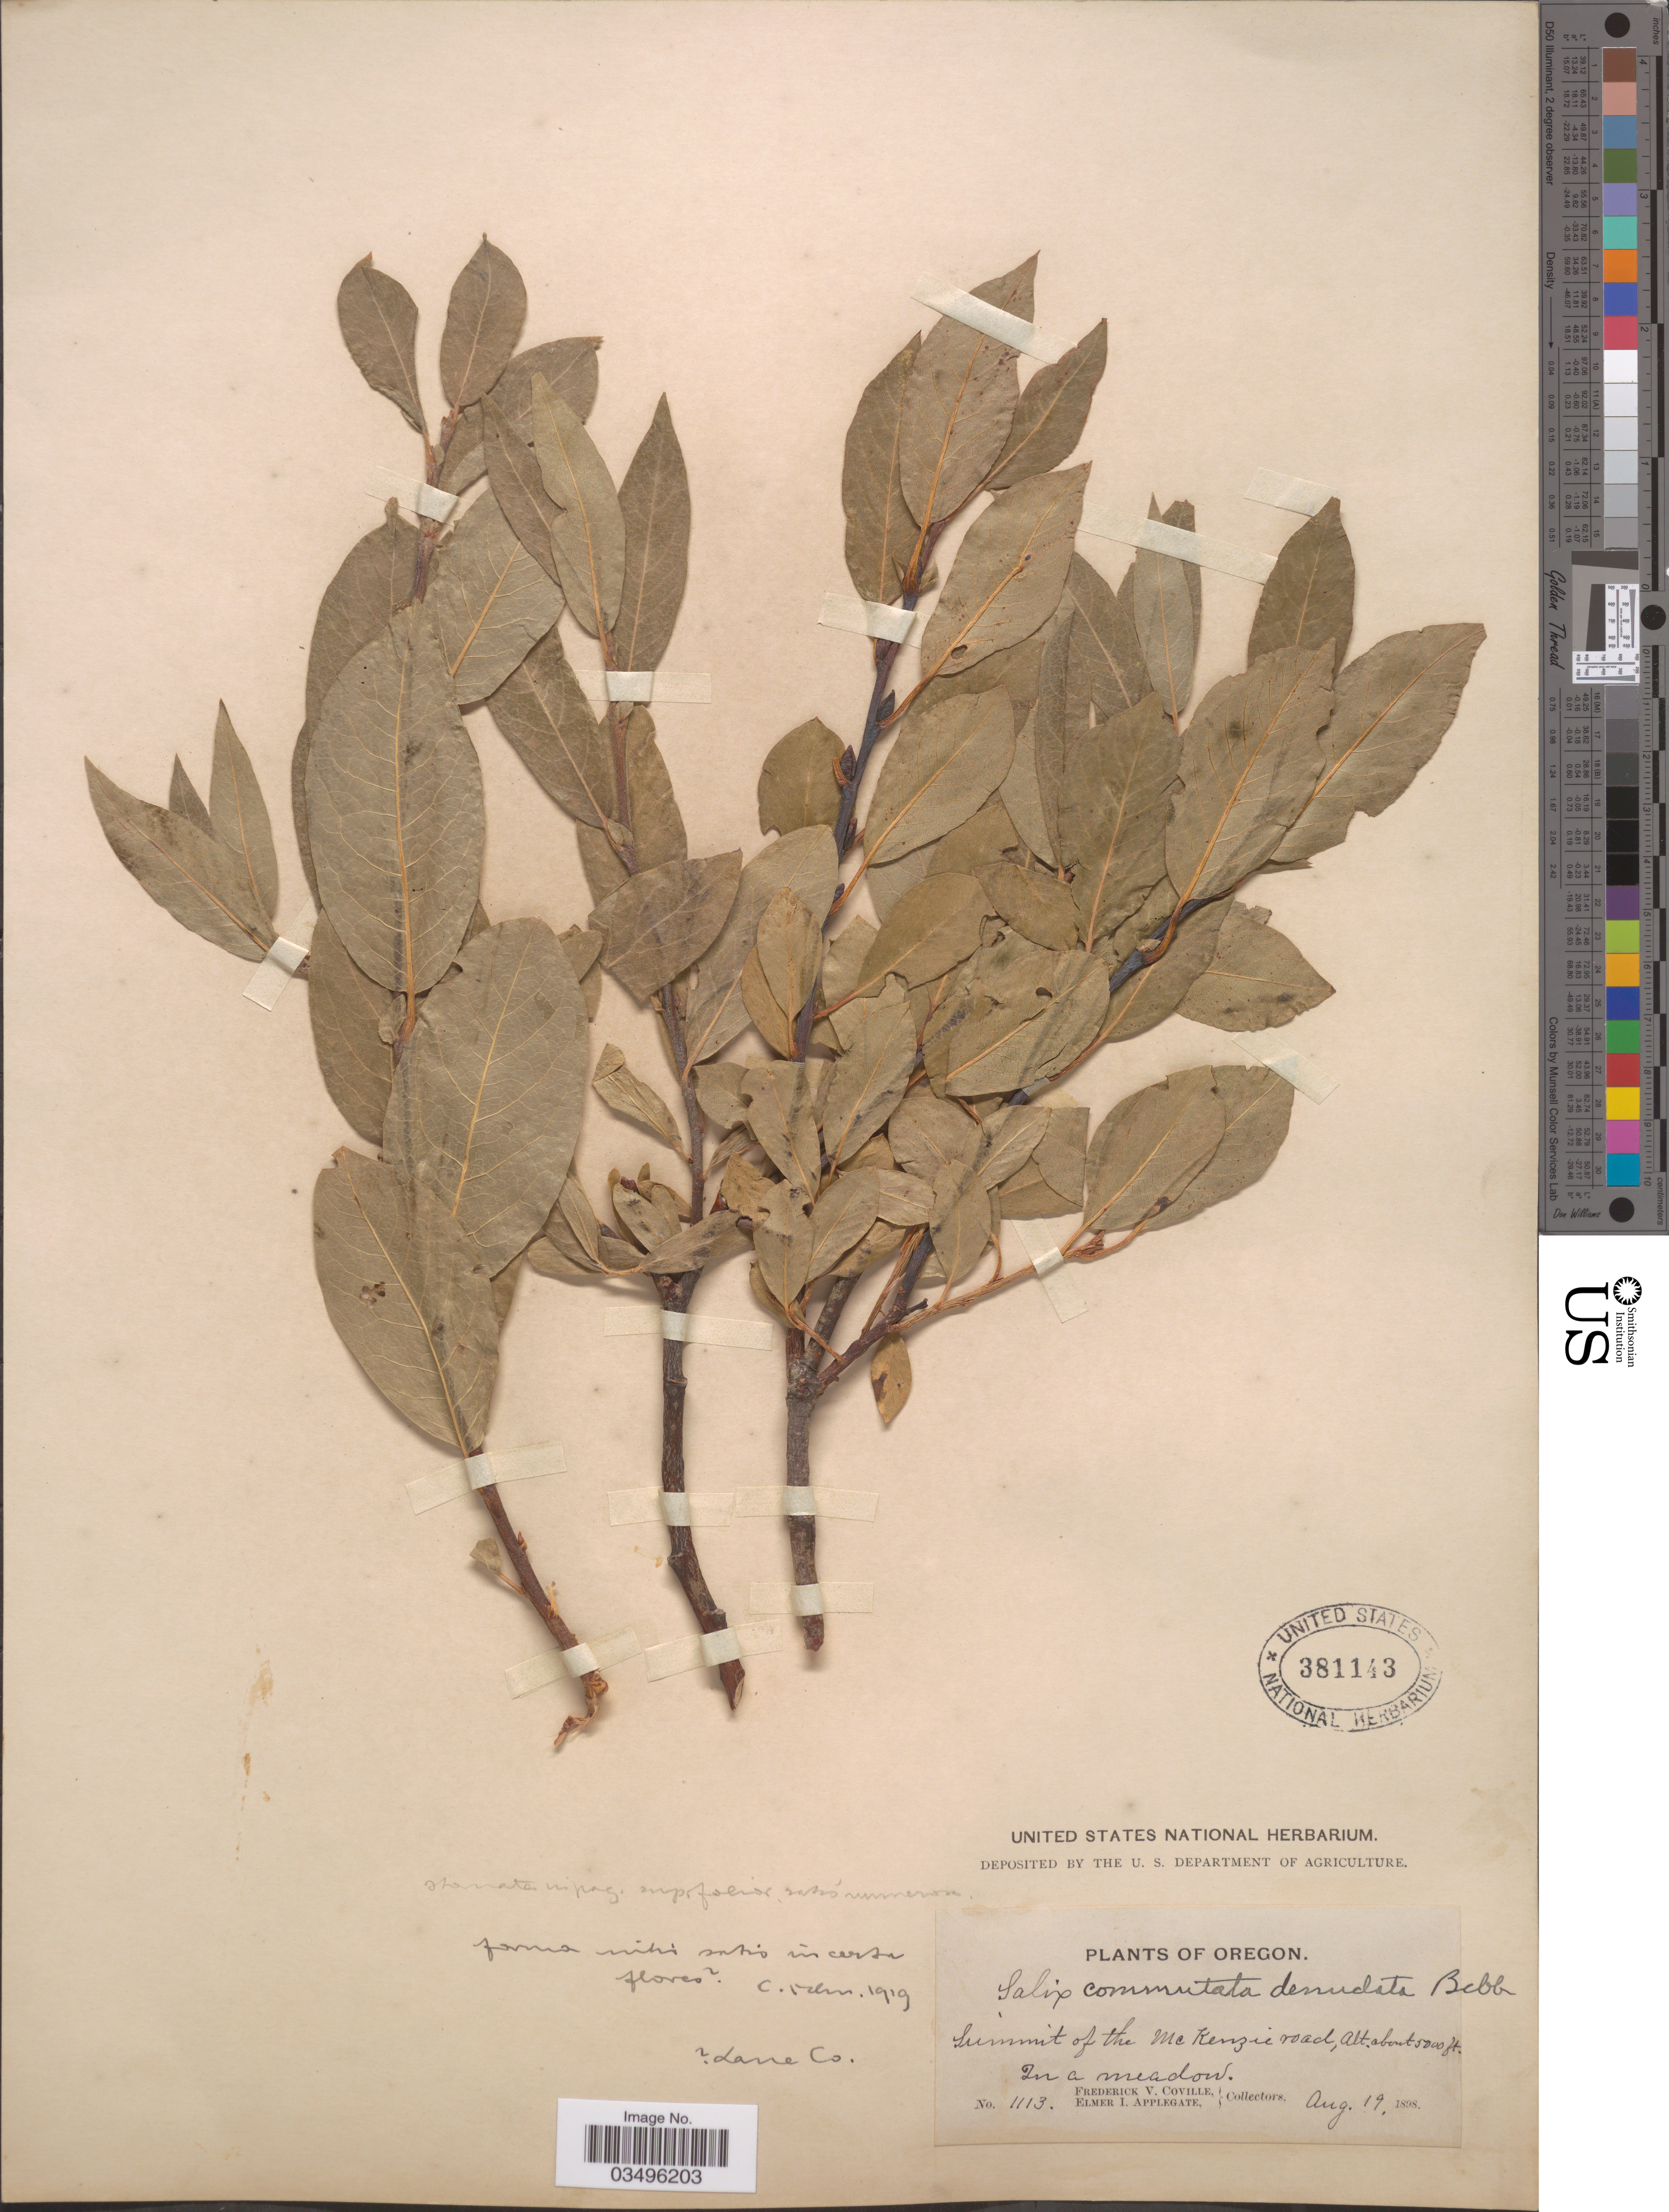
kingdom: Plantae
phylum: Tracheophyta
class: Magnoliopsida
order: Malpighiales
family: Salicaceae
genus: Salix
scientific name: Salix commutata var. denudata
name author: Bebb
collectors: F. V. Coville & E. I. Applegate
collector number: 1113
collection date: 1898-08-19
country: United States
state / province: Oregon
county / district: Lane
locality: Summit of the McKenzie road. Lane Co.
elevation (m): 1524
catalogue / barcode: US 381143